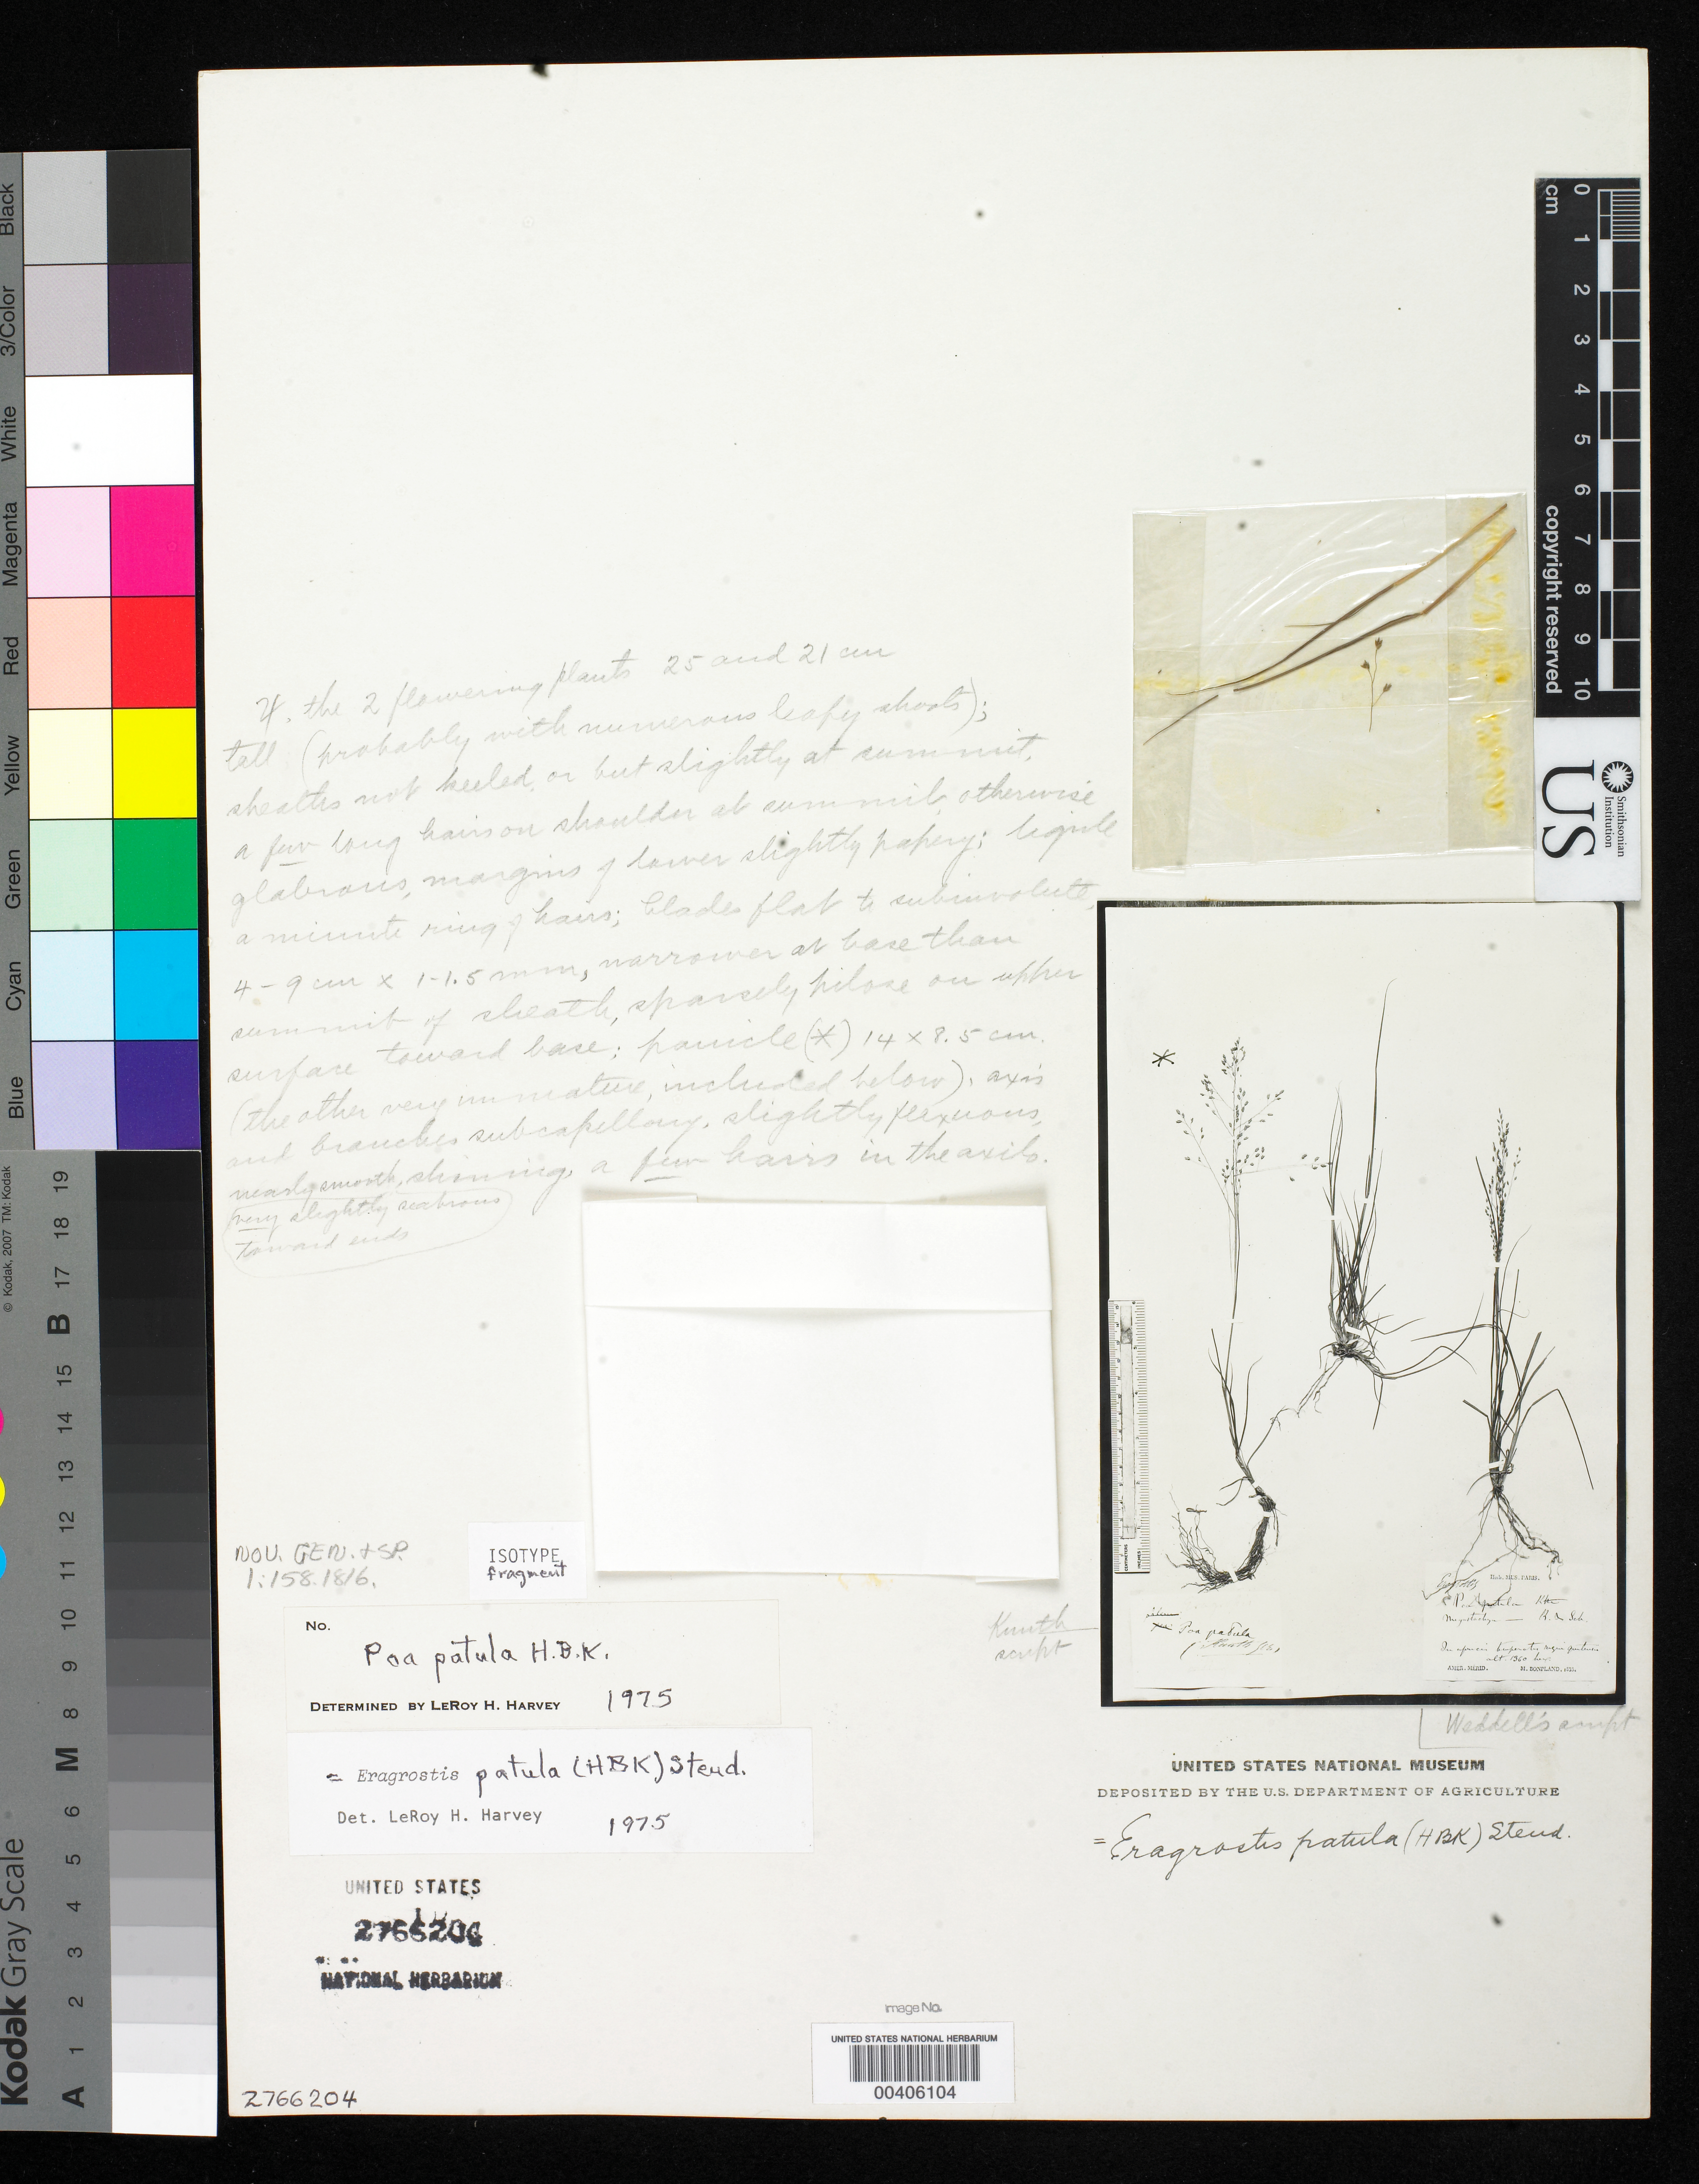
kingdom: Plantae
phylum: Tracheophyta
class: Liliopsida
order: Poales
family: Poaceae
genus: Poa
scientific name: Poa patula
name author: Humb. et al.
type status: Type Fragment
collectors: A. J. A. Bonpland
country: Ecuador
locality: In Apricis, temperatis regni Quitensis. [In sunny, temperate region of Quito.]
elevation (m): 1360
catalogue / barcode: US 2766206